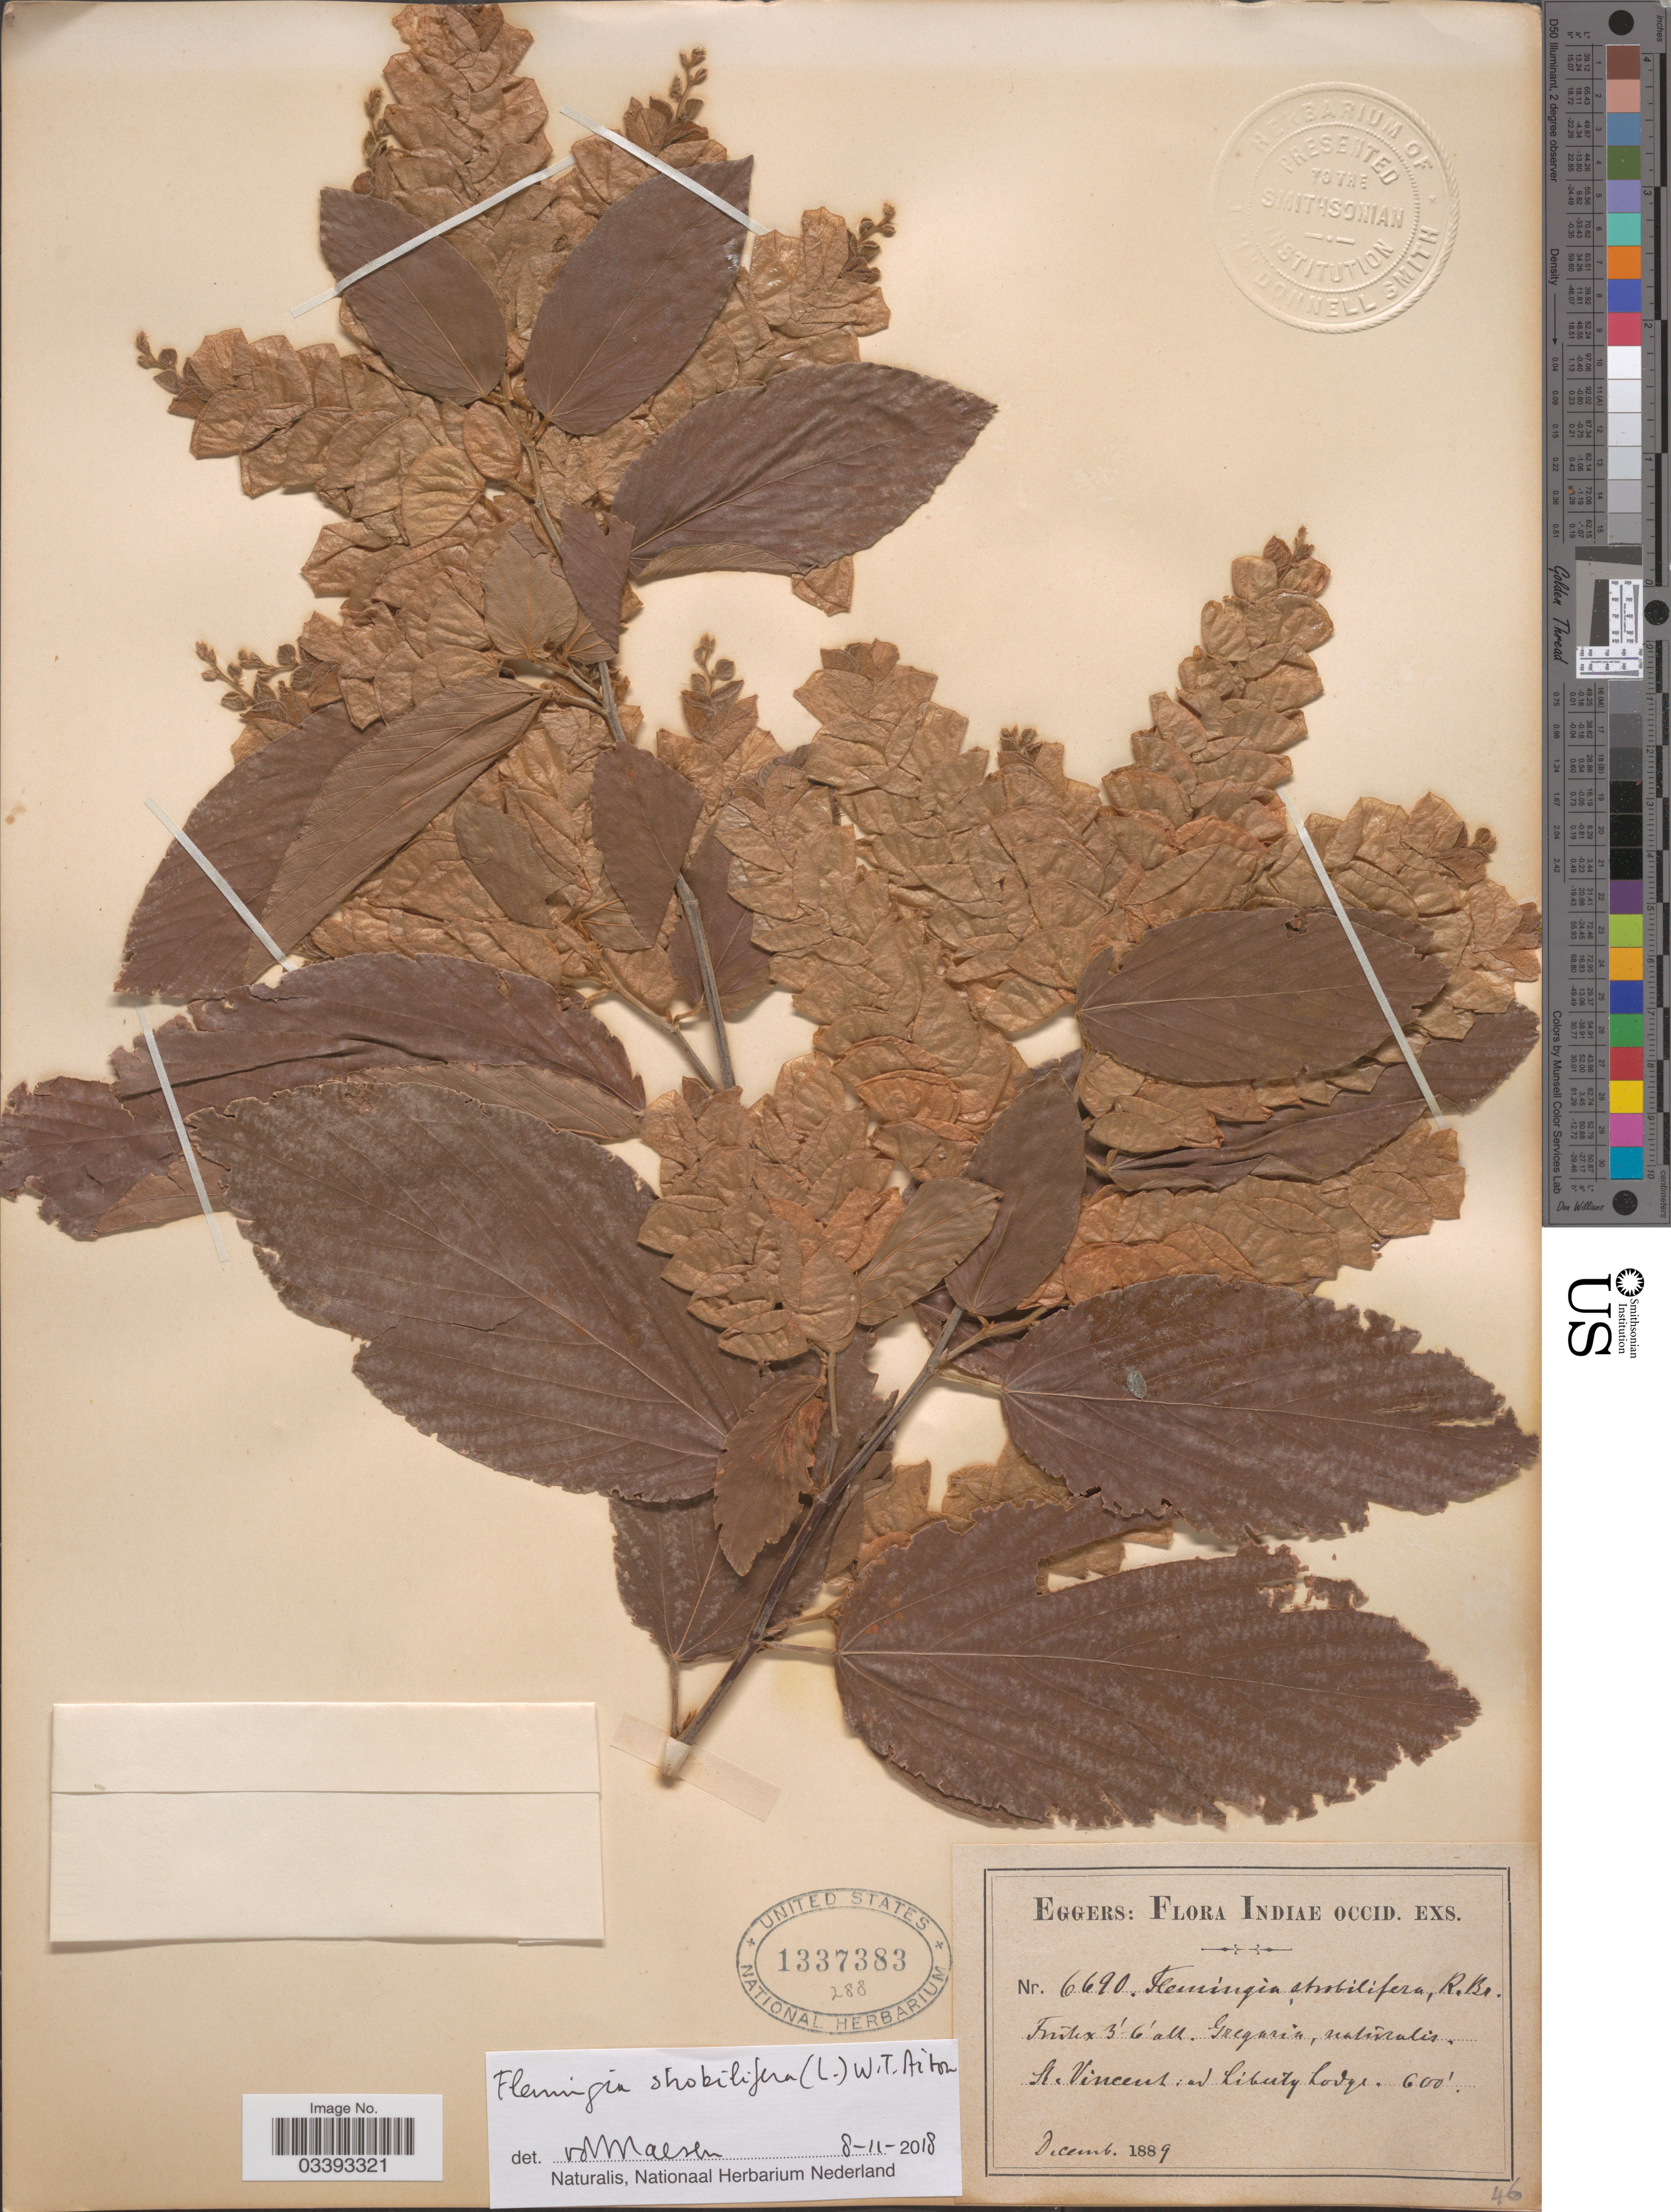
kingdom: Plantae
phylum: Tracheophyta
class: Magnoliopsida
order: Fabales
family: Fabaceae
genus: Flemingia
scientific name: Flemingia strobilifera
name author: (L.) W.T. Aiton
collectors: -. Eggers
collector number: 6690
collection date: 1889-12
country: St. Vincent - Grenadines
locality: Indiae Occid. St. Vincent: ad Liberty Lodge.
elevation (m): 183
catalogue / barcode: US 1337383